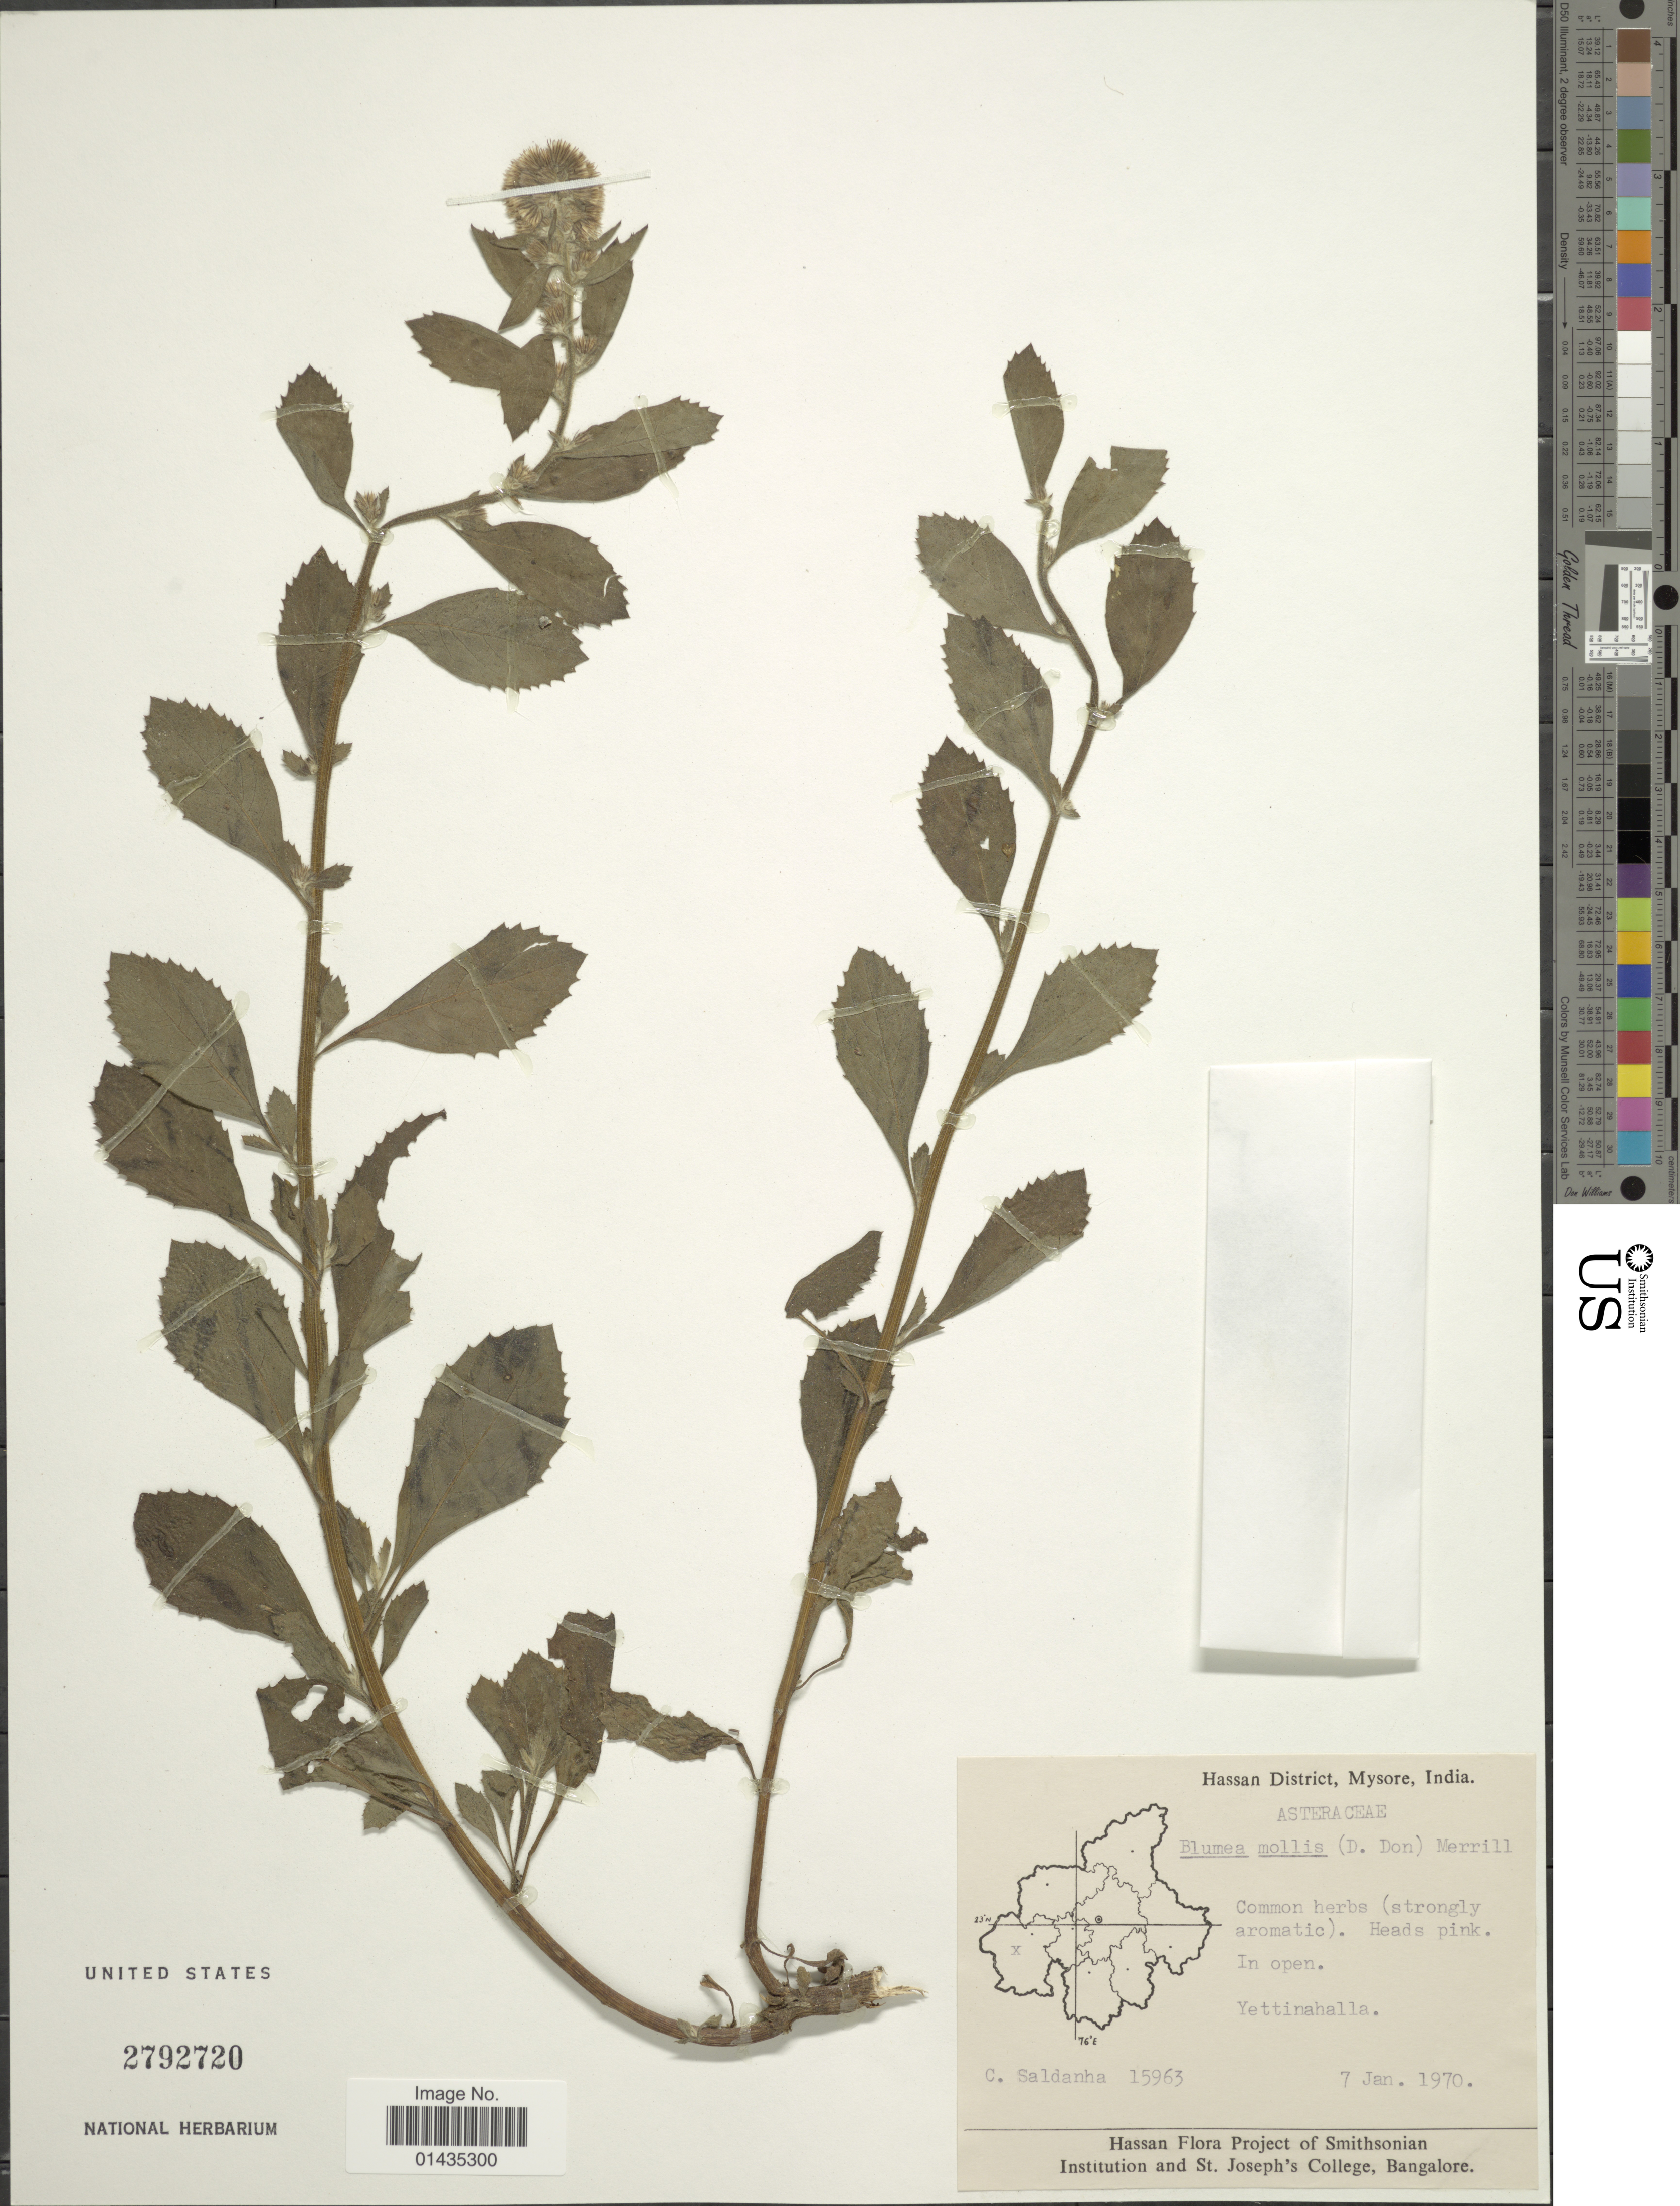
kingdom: Plantae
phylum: Tracheophyta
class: Magnoliopsida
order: Asterales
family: Asteraceae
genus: Blumea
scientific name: Blumea mollis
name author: (D. Don) Merr.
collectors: C. Saldanha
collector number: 15963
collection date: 1970-01-07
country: India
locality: Hassan District, Mysore, Yettinahalla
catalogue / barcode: US 2792720